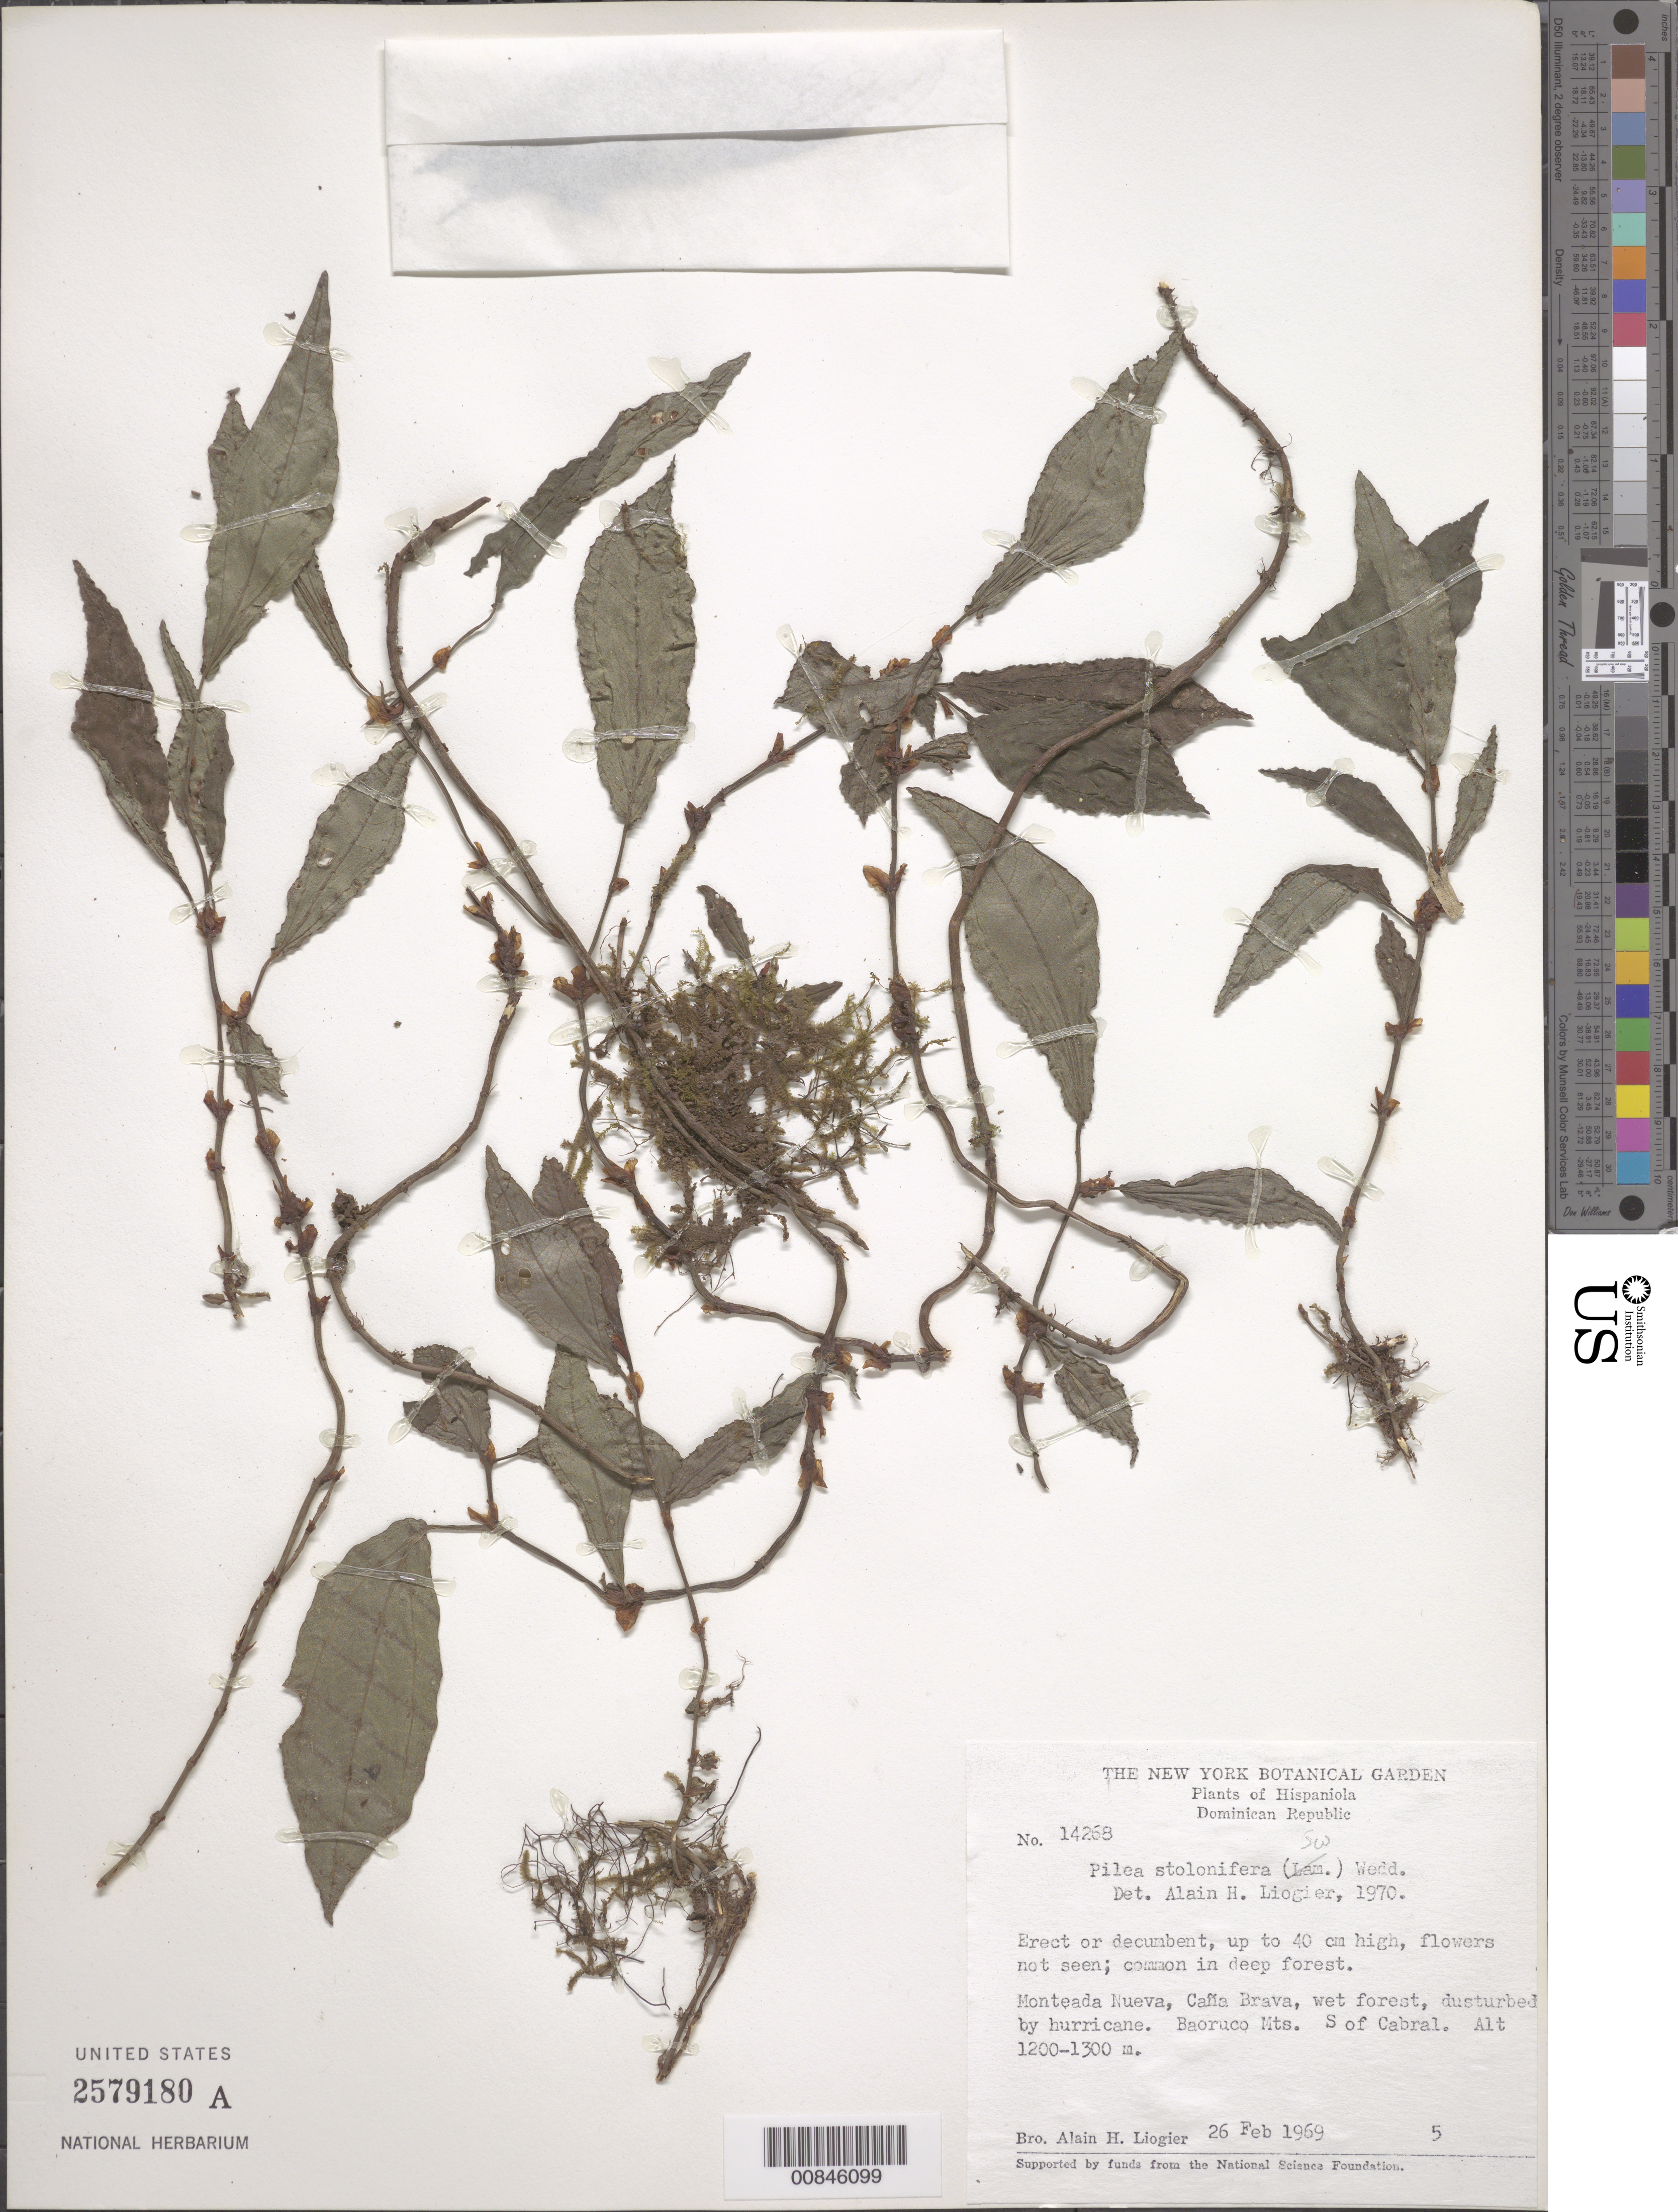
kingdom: Plantae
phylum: Tracheophyta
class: Magnoliopsida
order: Rosales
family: Urticaceae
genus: Pilea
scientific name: Pilea stolonifera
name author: (Sw.) Wedd.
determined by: Liogier, Alain H.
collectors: A. H. Liogier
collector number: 14268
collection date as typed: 26 Feb 1969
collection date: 1969-02-26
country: Dominican Republic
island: Hispaniola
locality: Monteada Nueva, Caña Brava. Baoruco Mts., S of Cabral.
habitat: Wet forest, disturbed by hurricane.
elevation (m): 1200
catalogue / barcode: US 2579180A